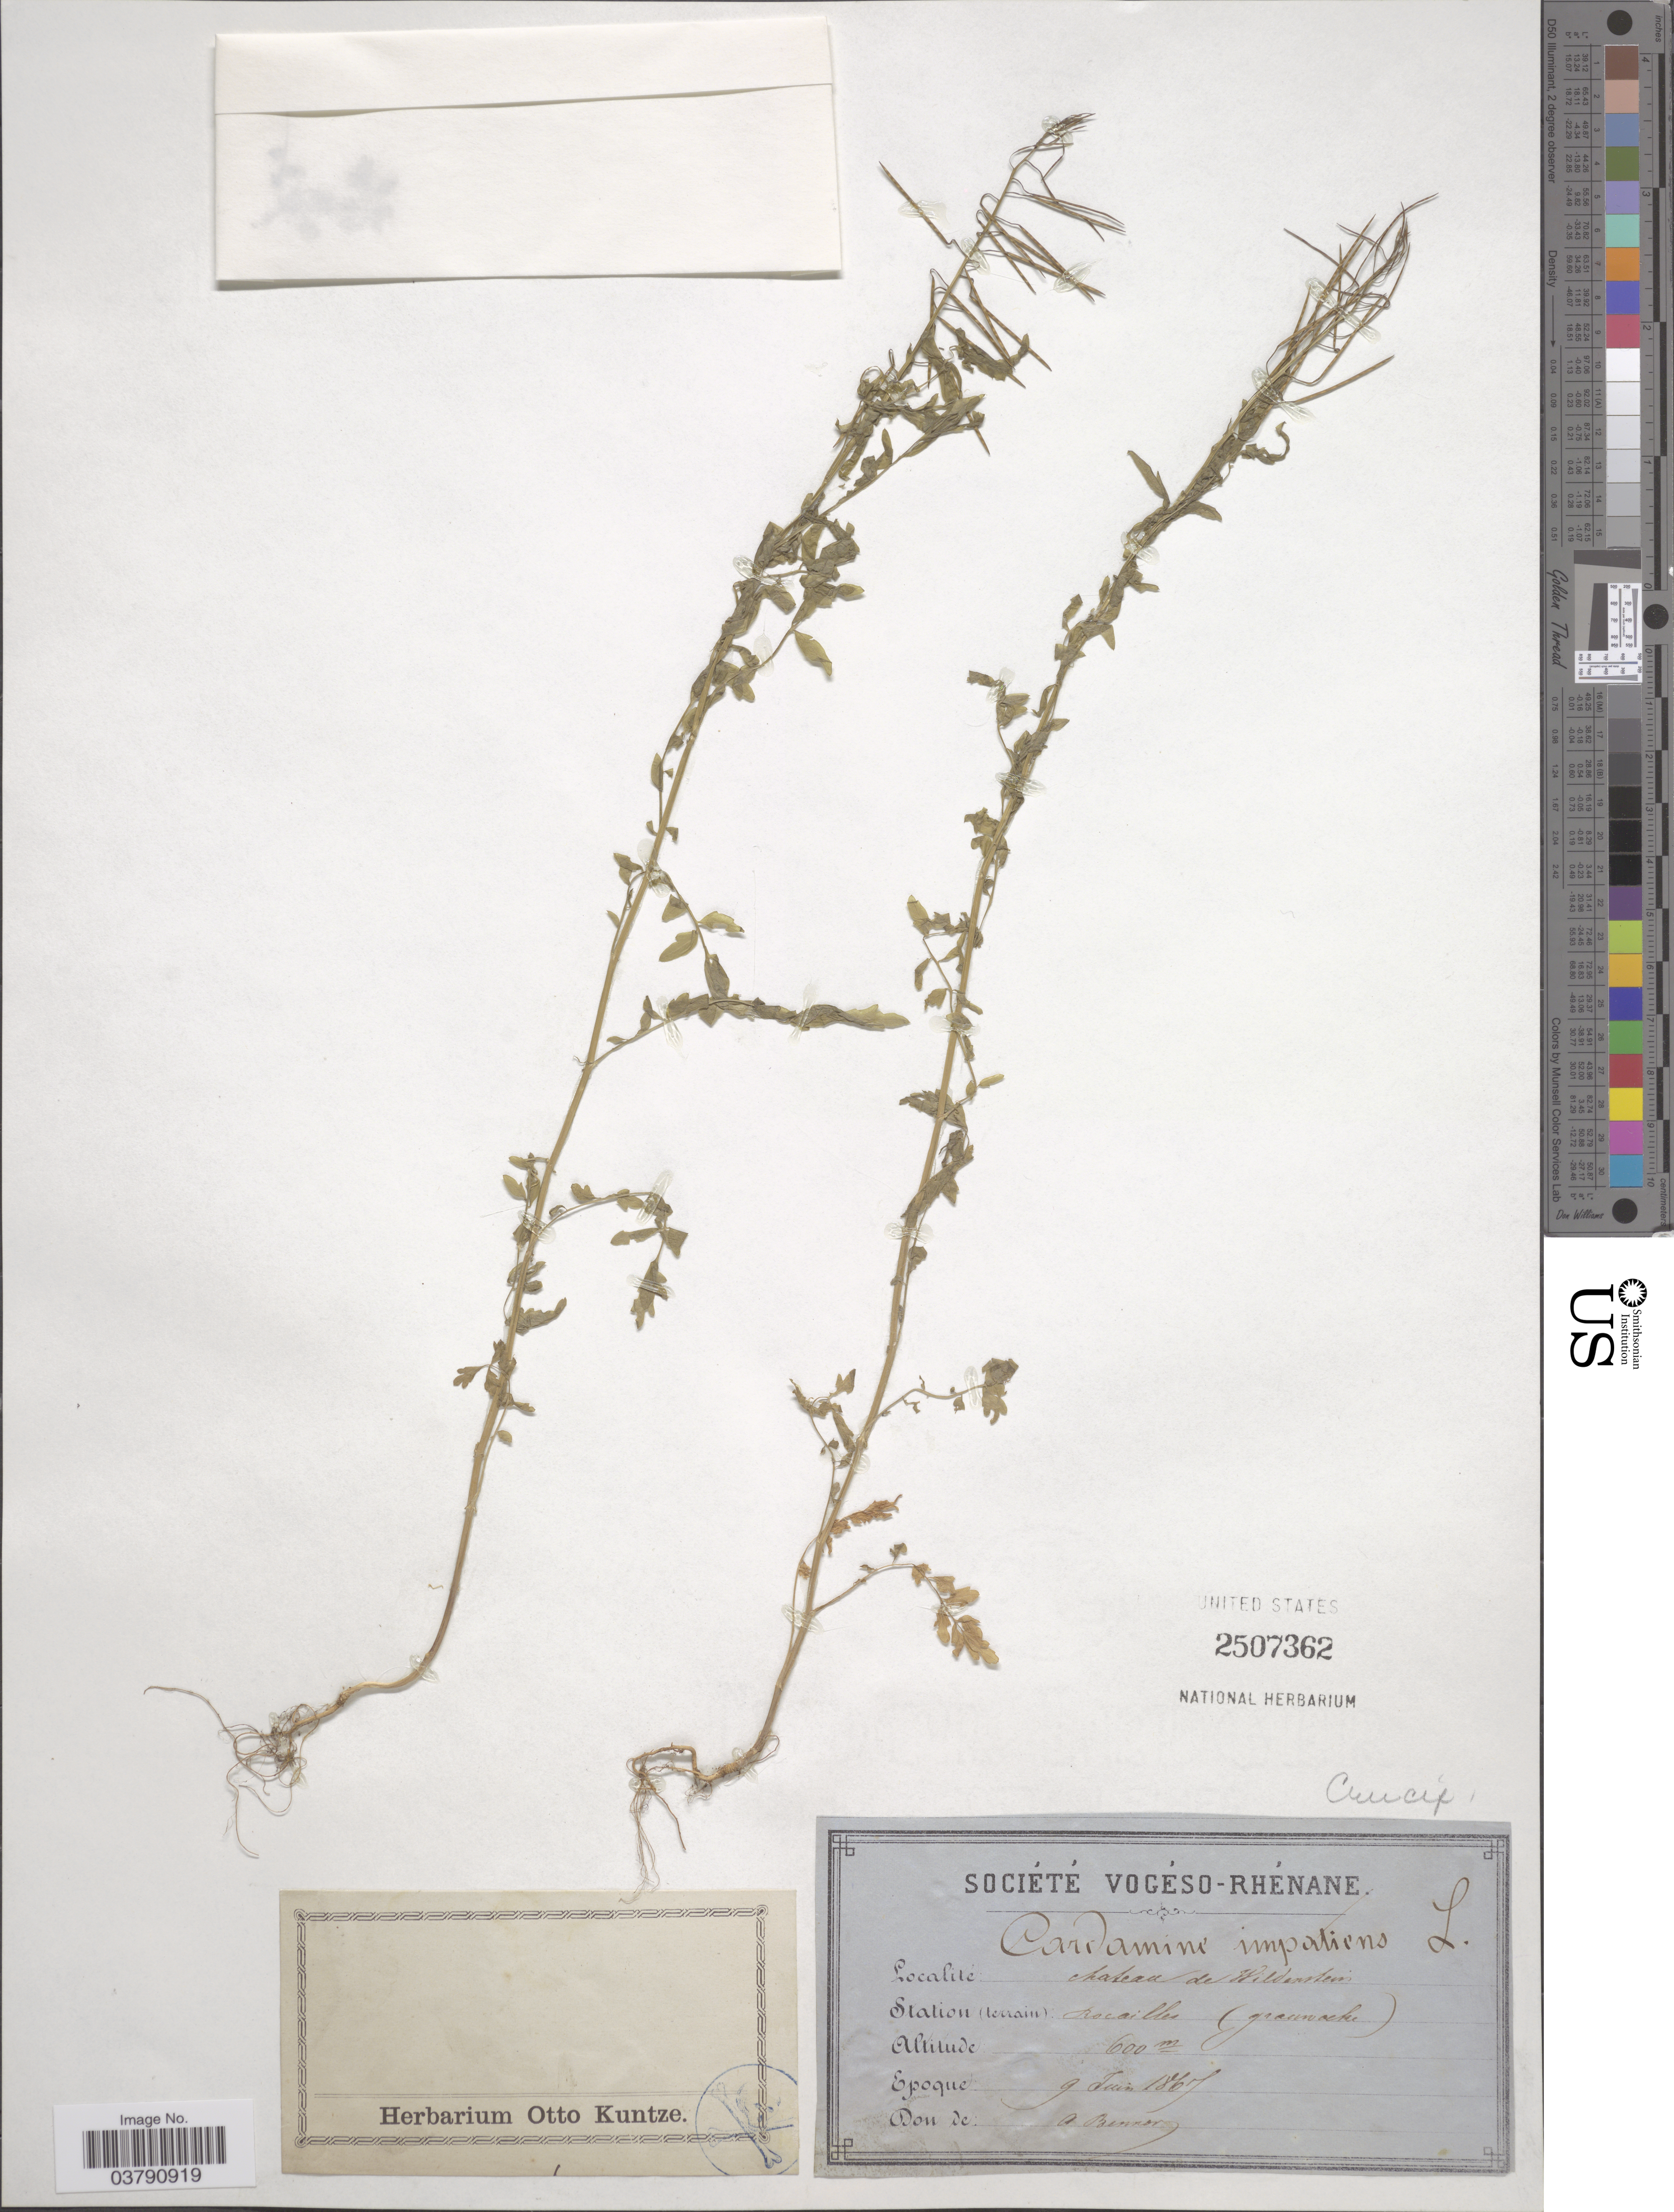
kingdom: Plantae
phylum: Tracheophyta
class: Magnoliopsida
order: Brassicales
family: Brassicaceae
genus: Cardamine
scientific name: Cardamine impatiens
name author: L.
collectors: ex herb. Otto Kuntze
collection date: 1867-06-09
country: France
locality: Chateau de Wildenstein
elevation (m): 600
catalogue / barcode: US 2507362